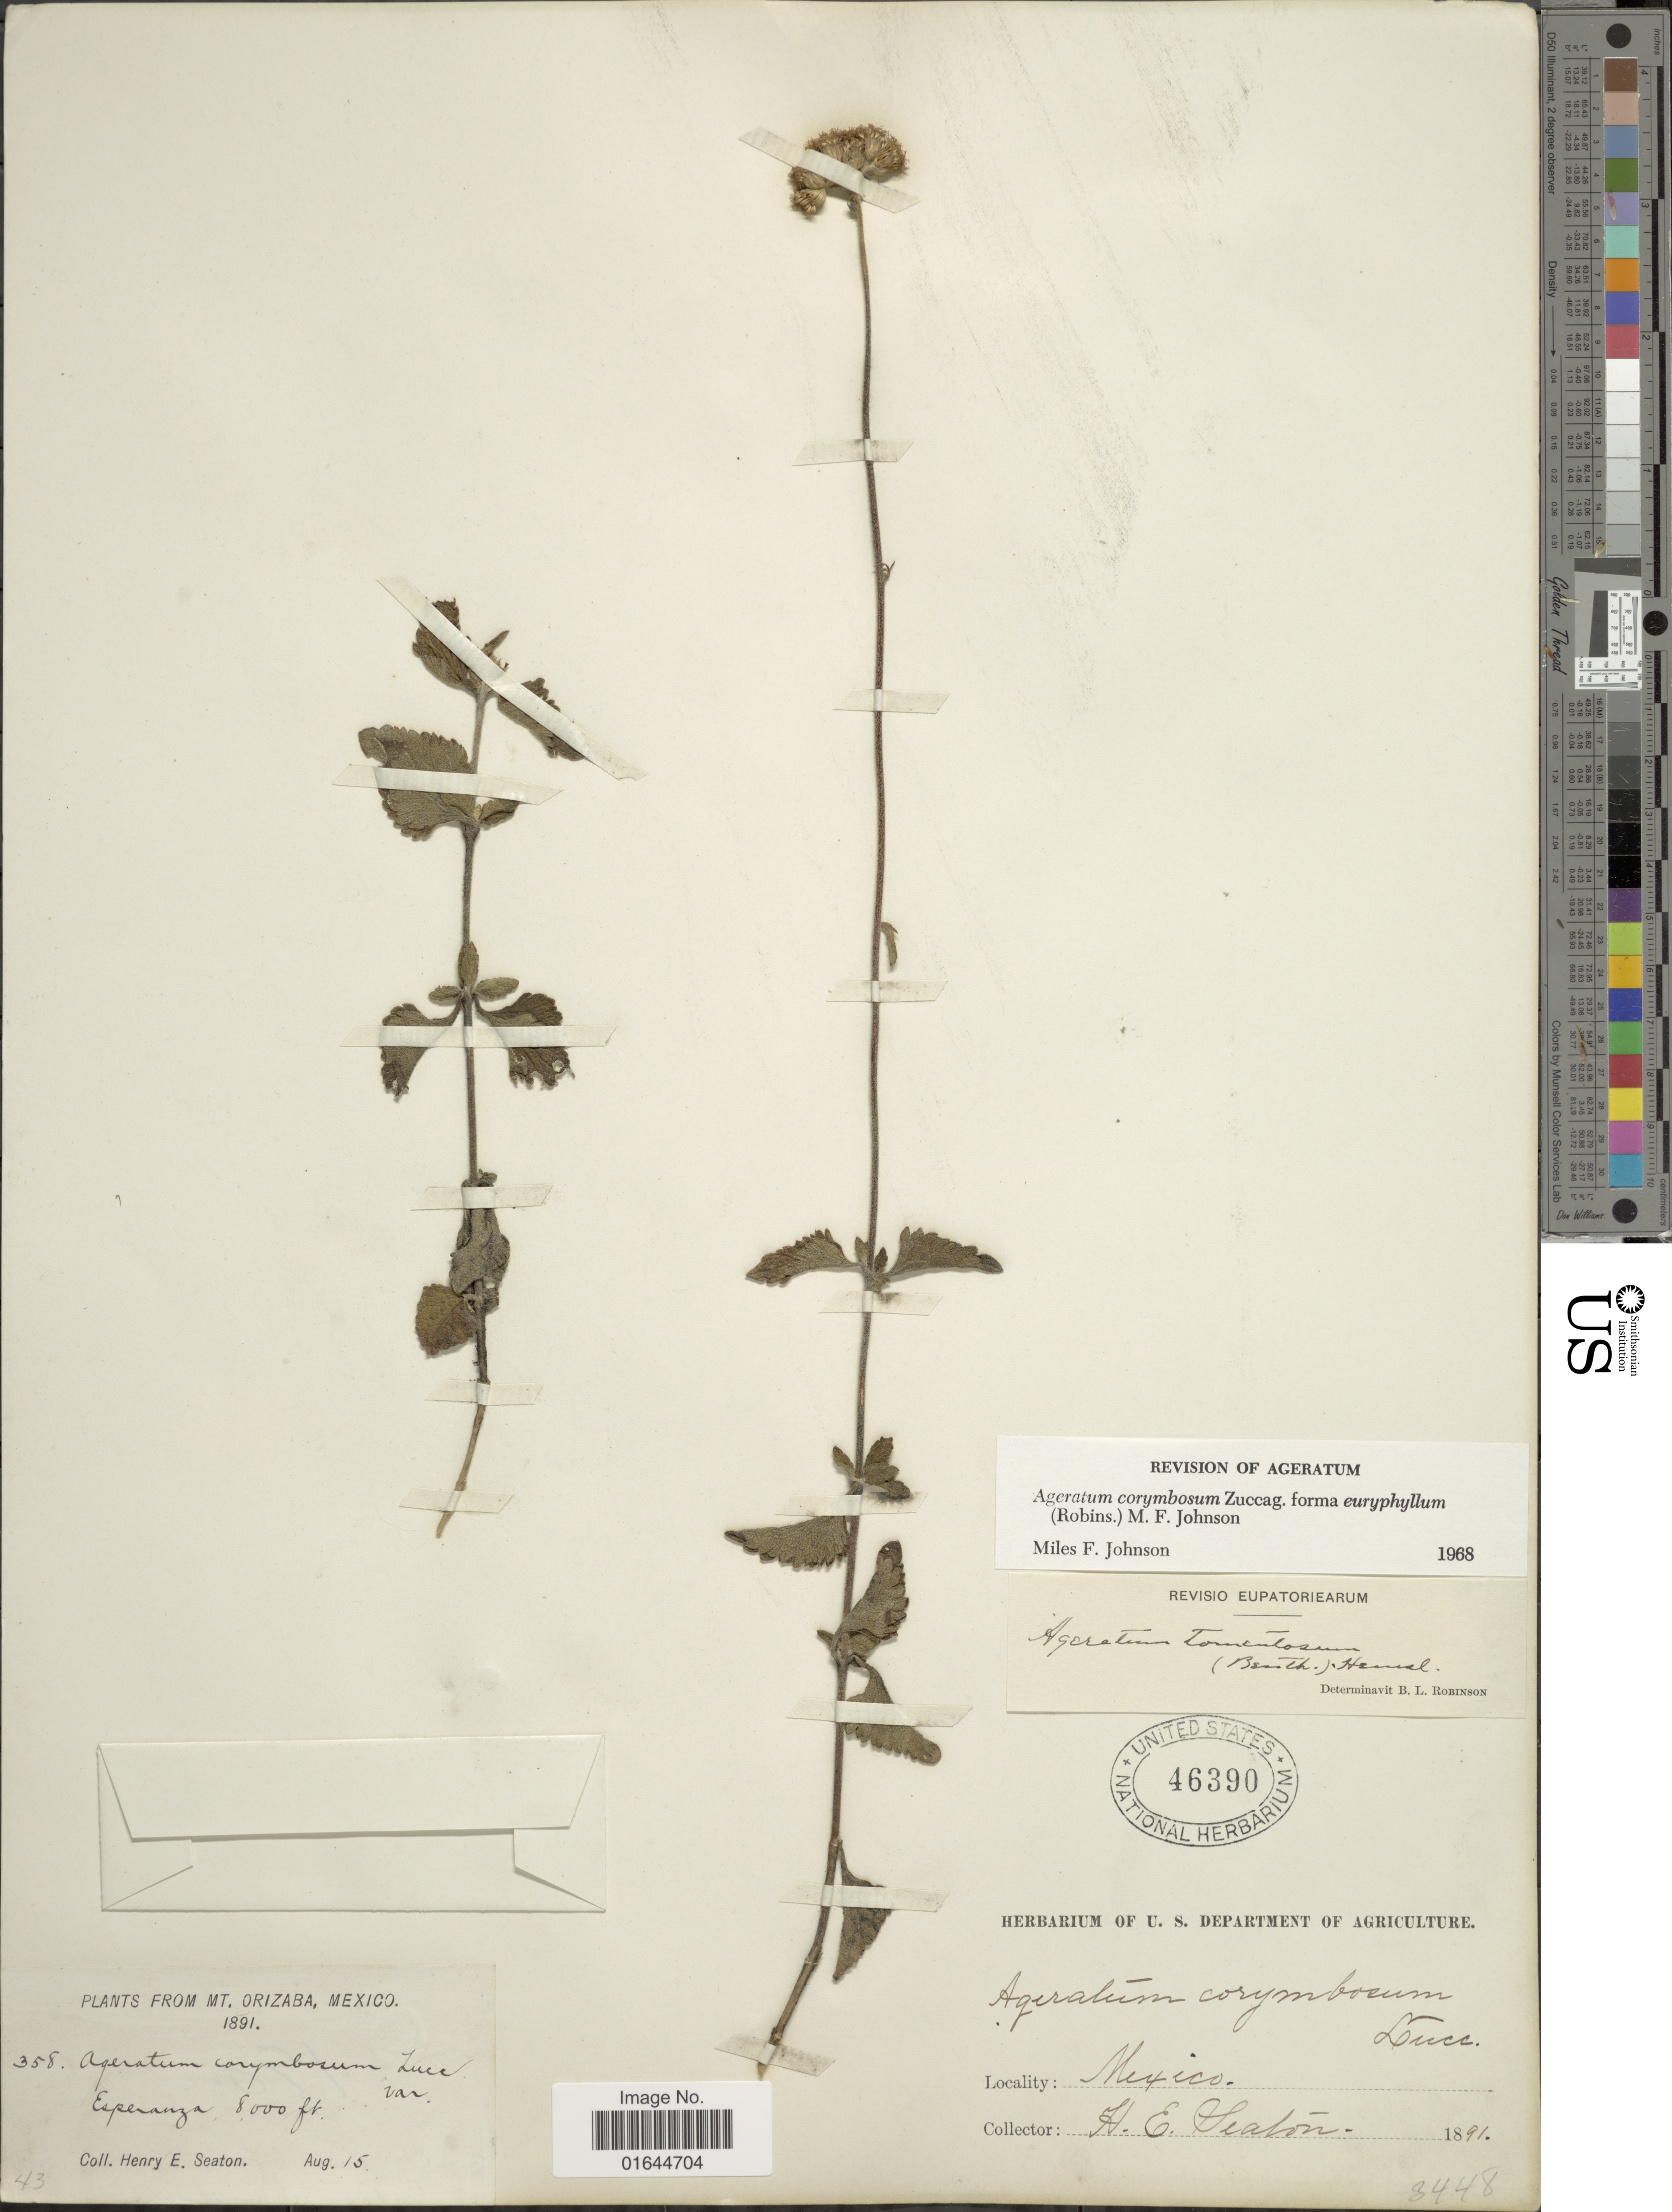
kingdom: Plantae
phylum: Tracheophyta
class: Magnoliopsida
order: Asterales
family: Asteraceae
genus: Ageratum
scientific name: Ageratum corymbosum f. euryphyllum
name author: (B.L. Rob.) M.F. Johnson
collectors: H. E. Seaton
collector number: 358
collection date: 1891-08-15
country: Mexico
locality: Mexico, Mt. Orizaba, Esperanza.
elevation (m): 2438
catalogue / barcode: US 46390